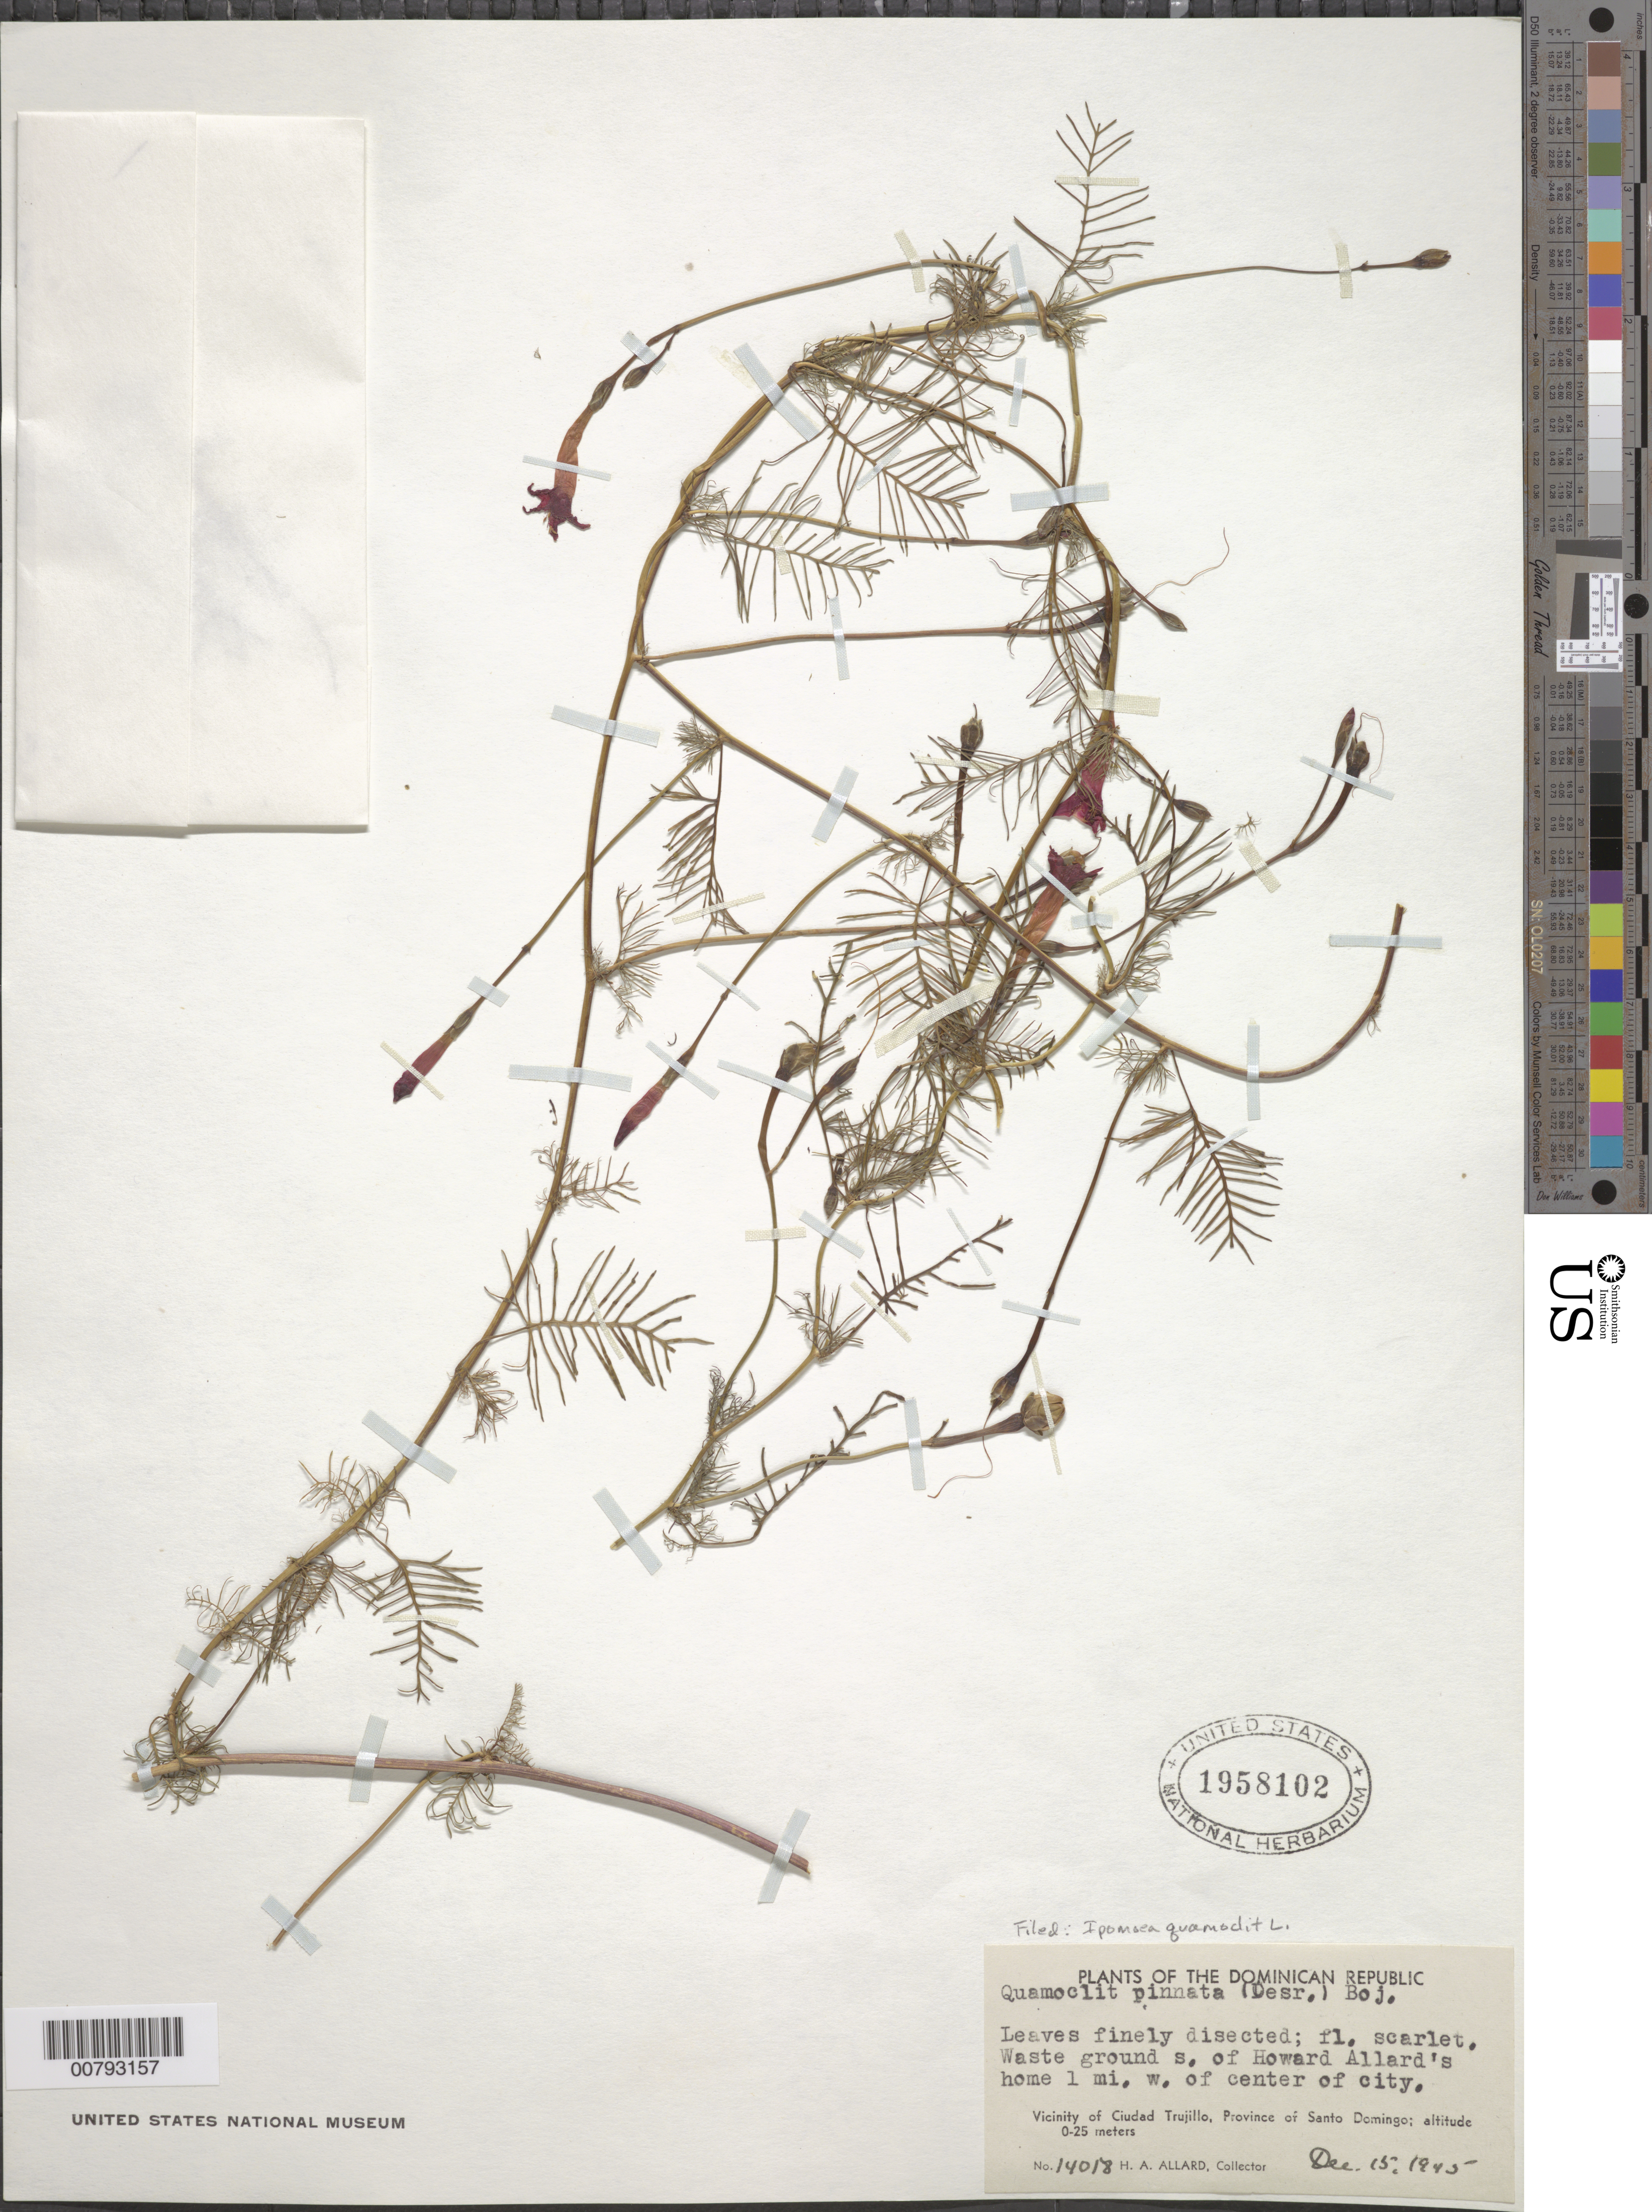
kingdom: Plantae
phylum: Tracheophyta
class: Magnoliopsida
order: Solanales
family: Convolvulaceae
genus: Ipomoea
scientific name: Ipomoea quamoclit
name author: L.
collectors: H. A. Allard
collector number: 14018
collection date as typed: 15 Dec 1945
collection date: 1945-12-15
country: Dominican Republic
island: Hispaniola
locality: Province of Santo Domingo, vicinity of Ciudad Trujillo, south of Howard Allard's home, 1 mile W. of Center of city.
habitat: Waste ground.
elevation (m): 0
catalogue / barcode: US 1958102